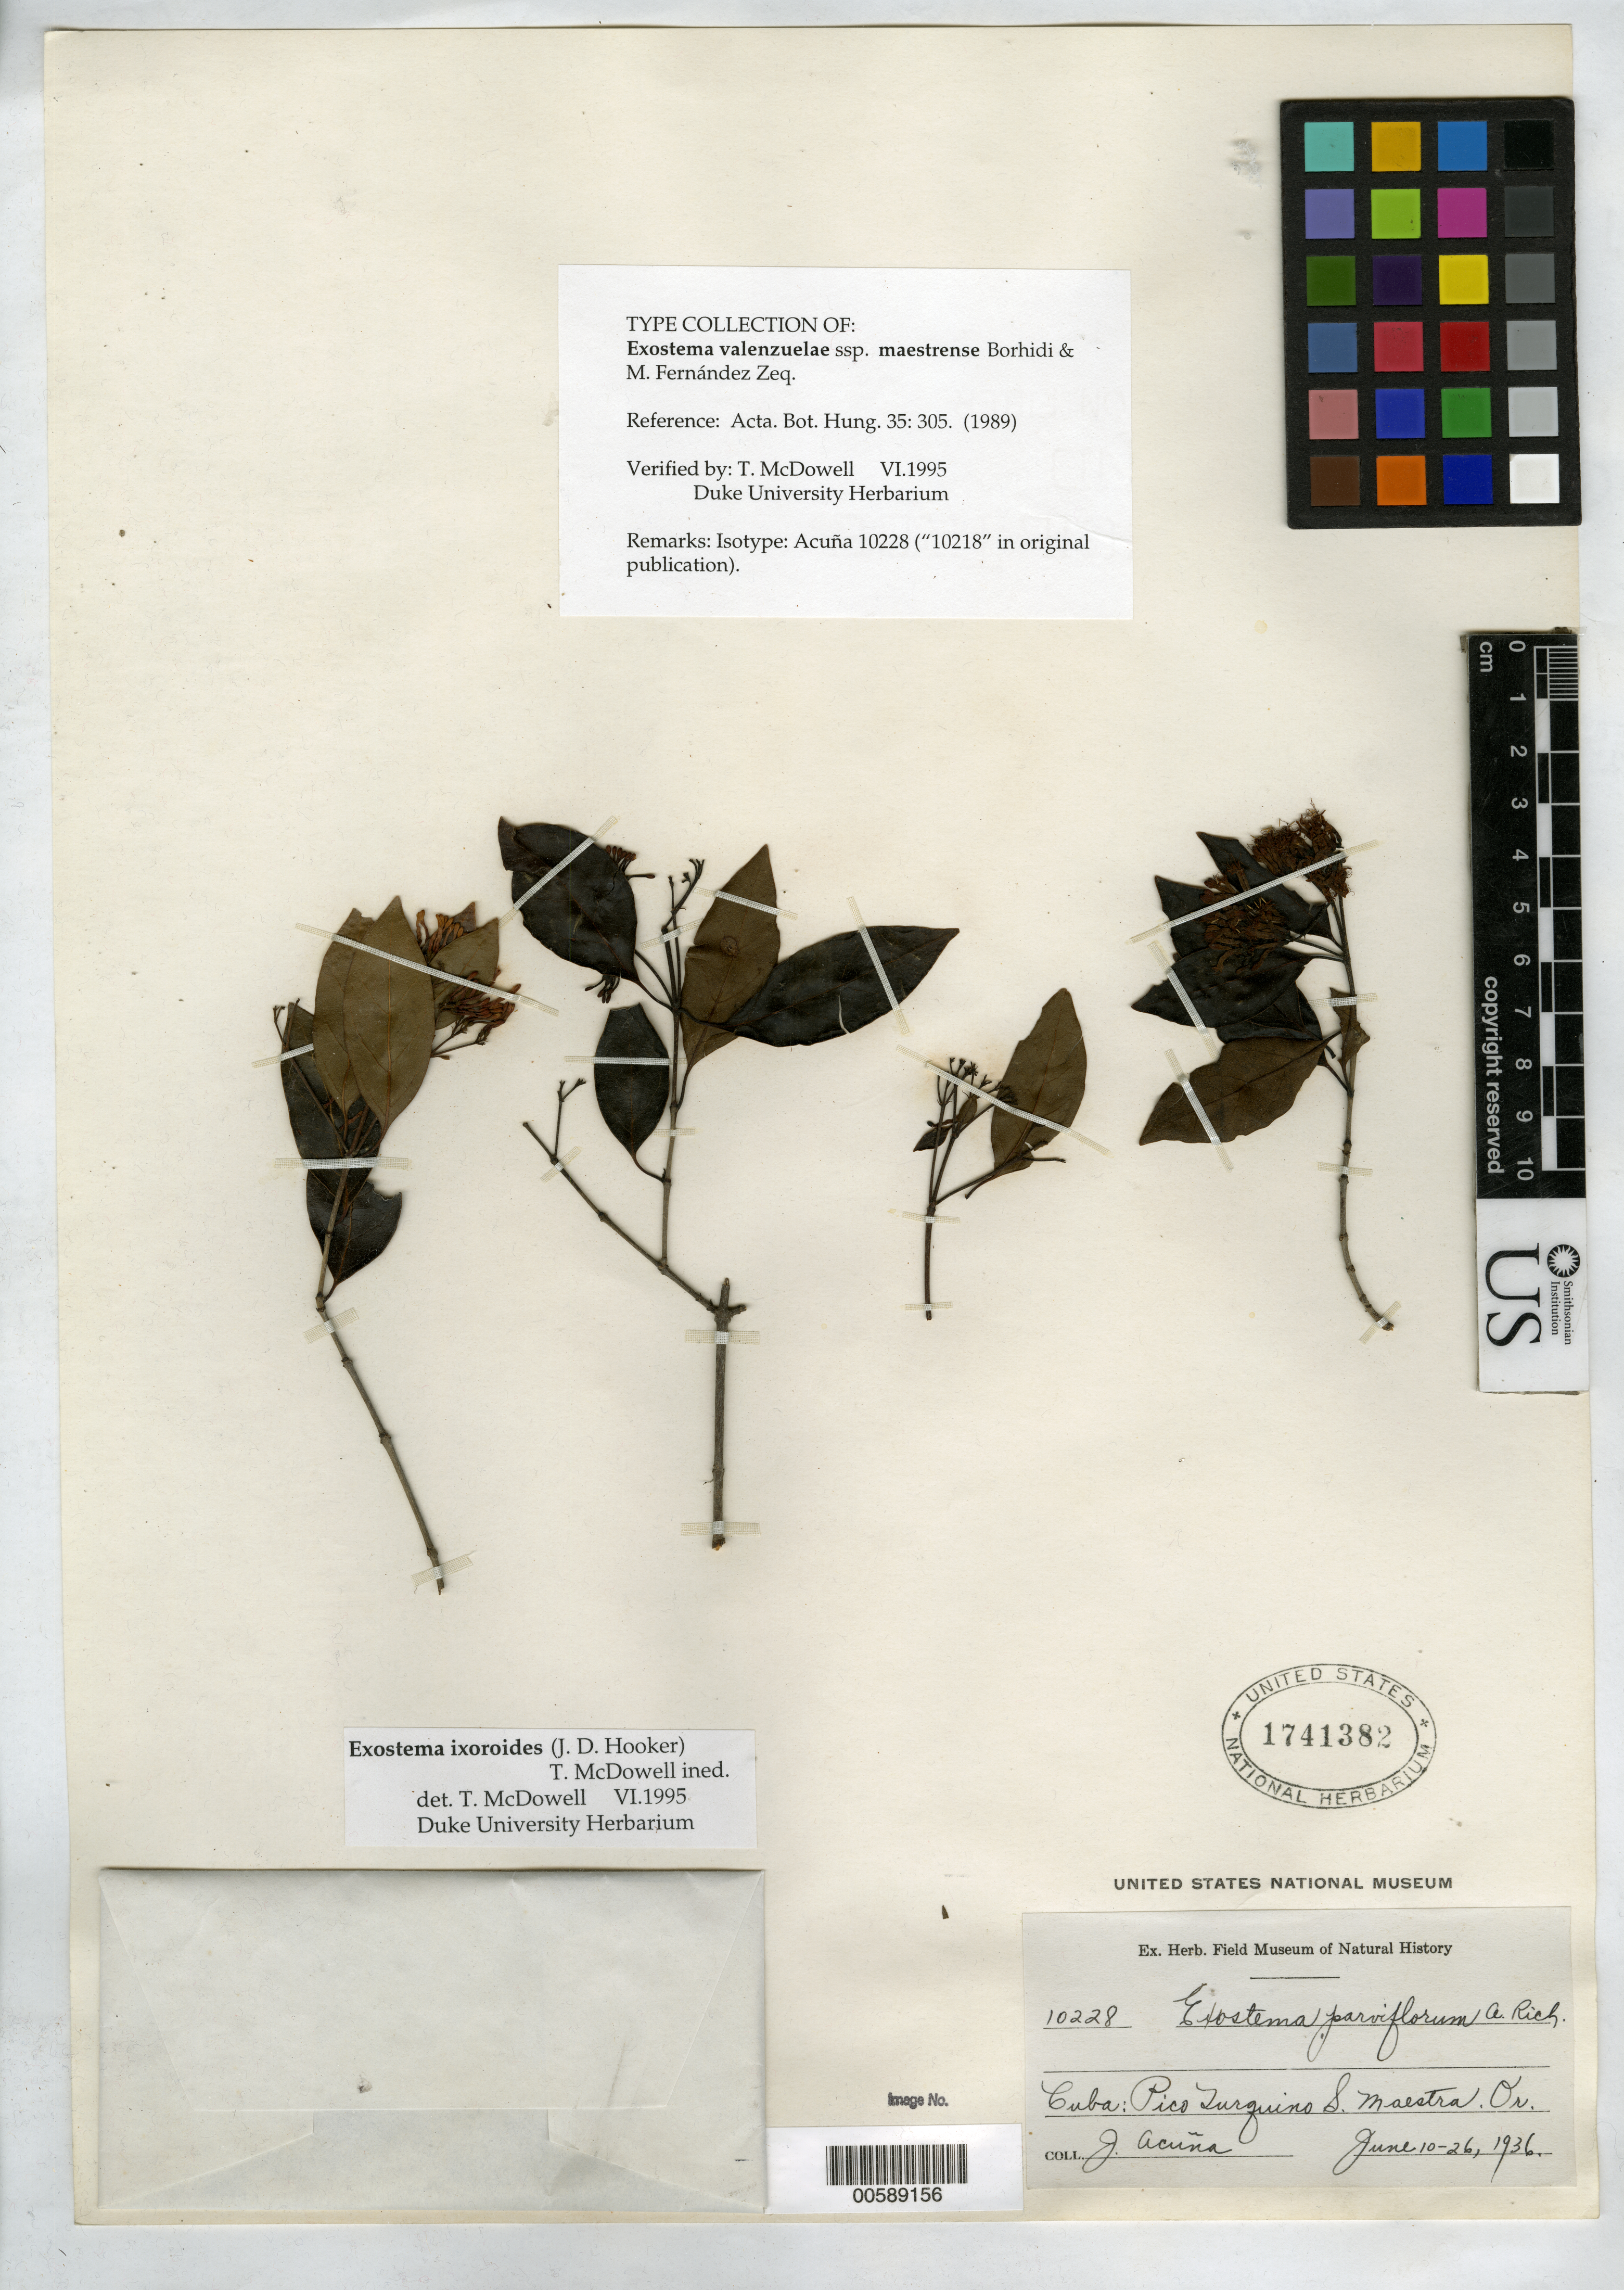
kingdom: Plantae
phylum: Tracheophyta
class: Magnoliopsida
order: Gentianales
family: Rubiaceae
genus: Exostema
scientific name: Exostema valenzuelae subsp. maestrense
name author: Borhidi & M. Fernández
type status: Isotype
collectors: J. B. Acuña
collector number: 10228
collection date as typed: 10 Jun 1936 to 26 Jun 1936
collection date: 1936-06-10/1936-06-26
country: Cuba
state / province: Oriente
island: Greater Antilles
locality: Pico Turquino S. maestra.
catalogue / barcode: US 1741382